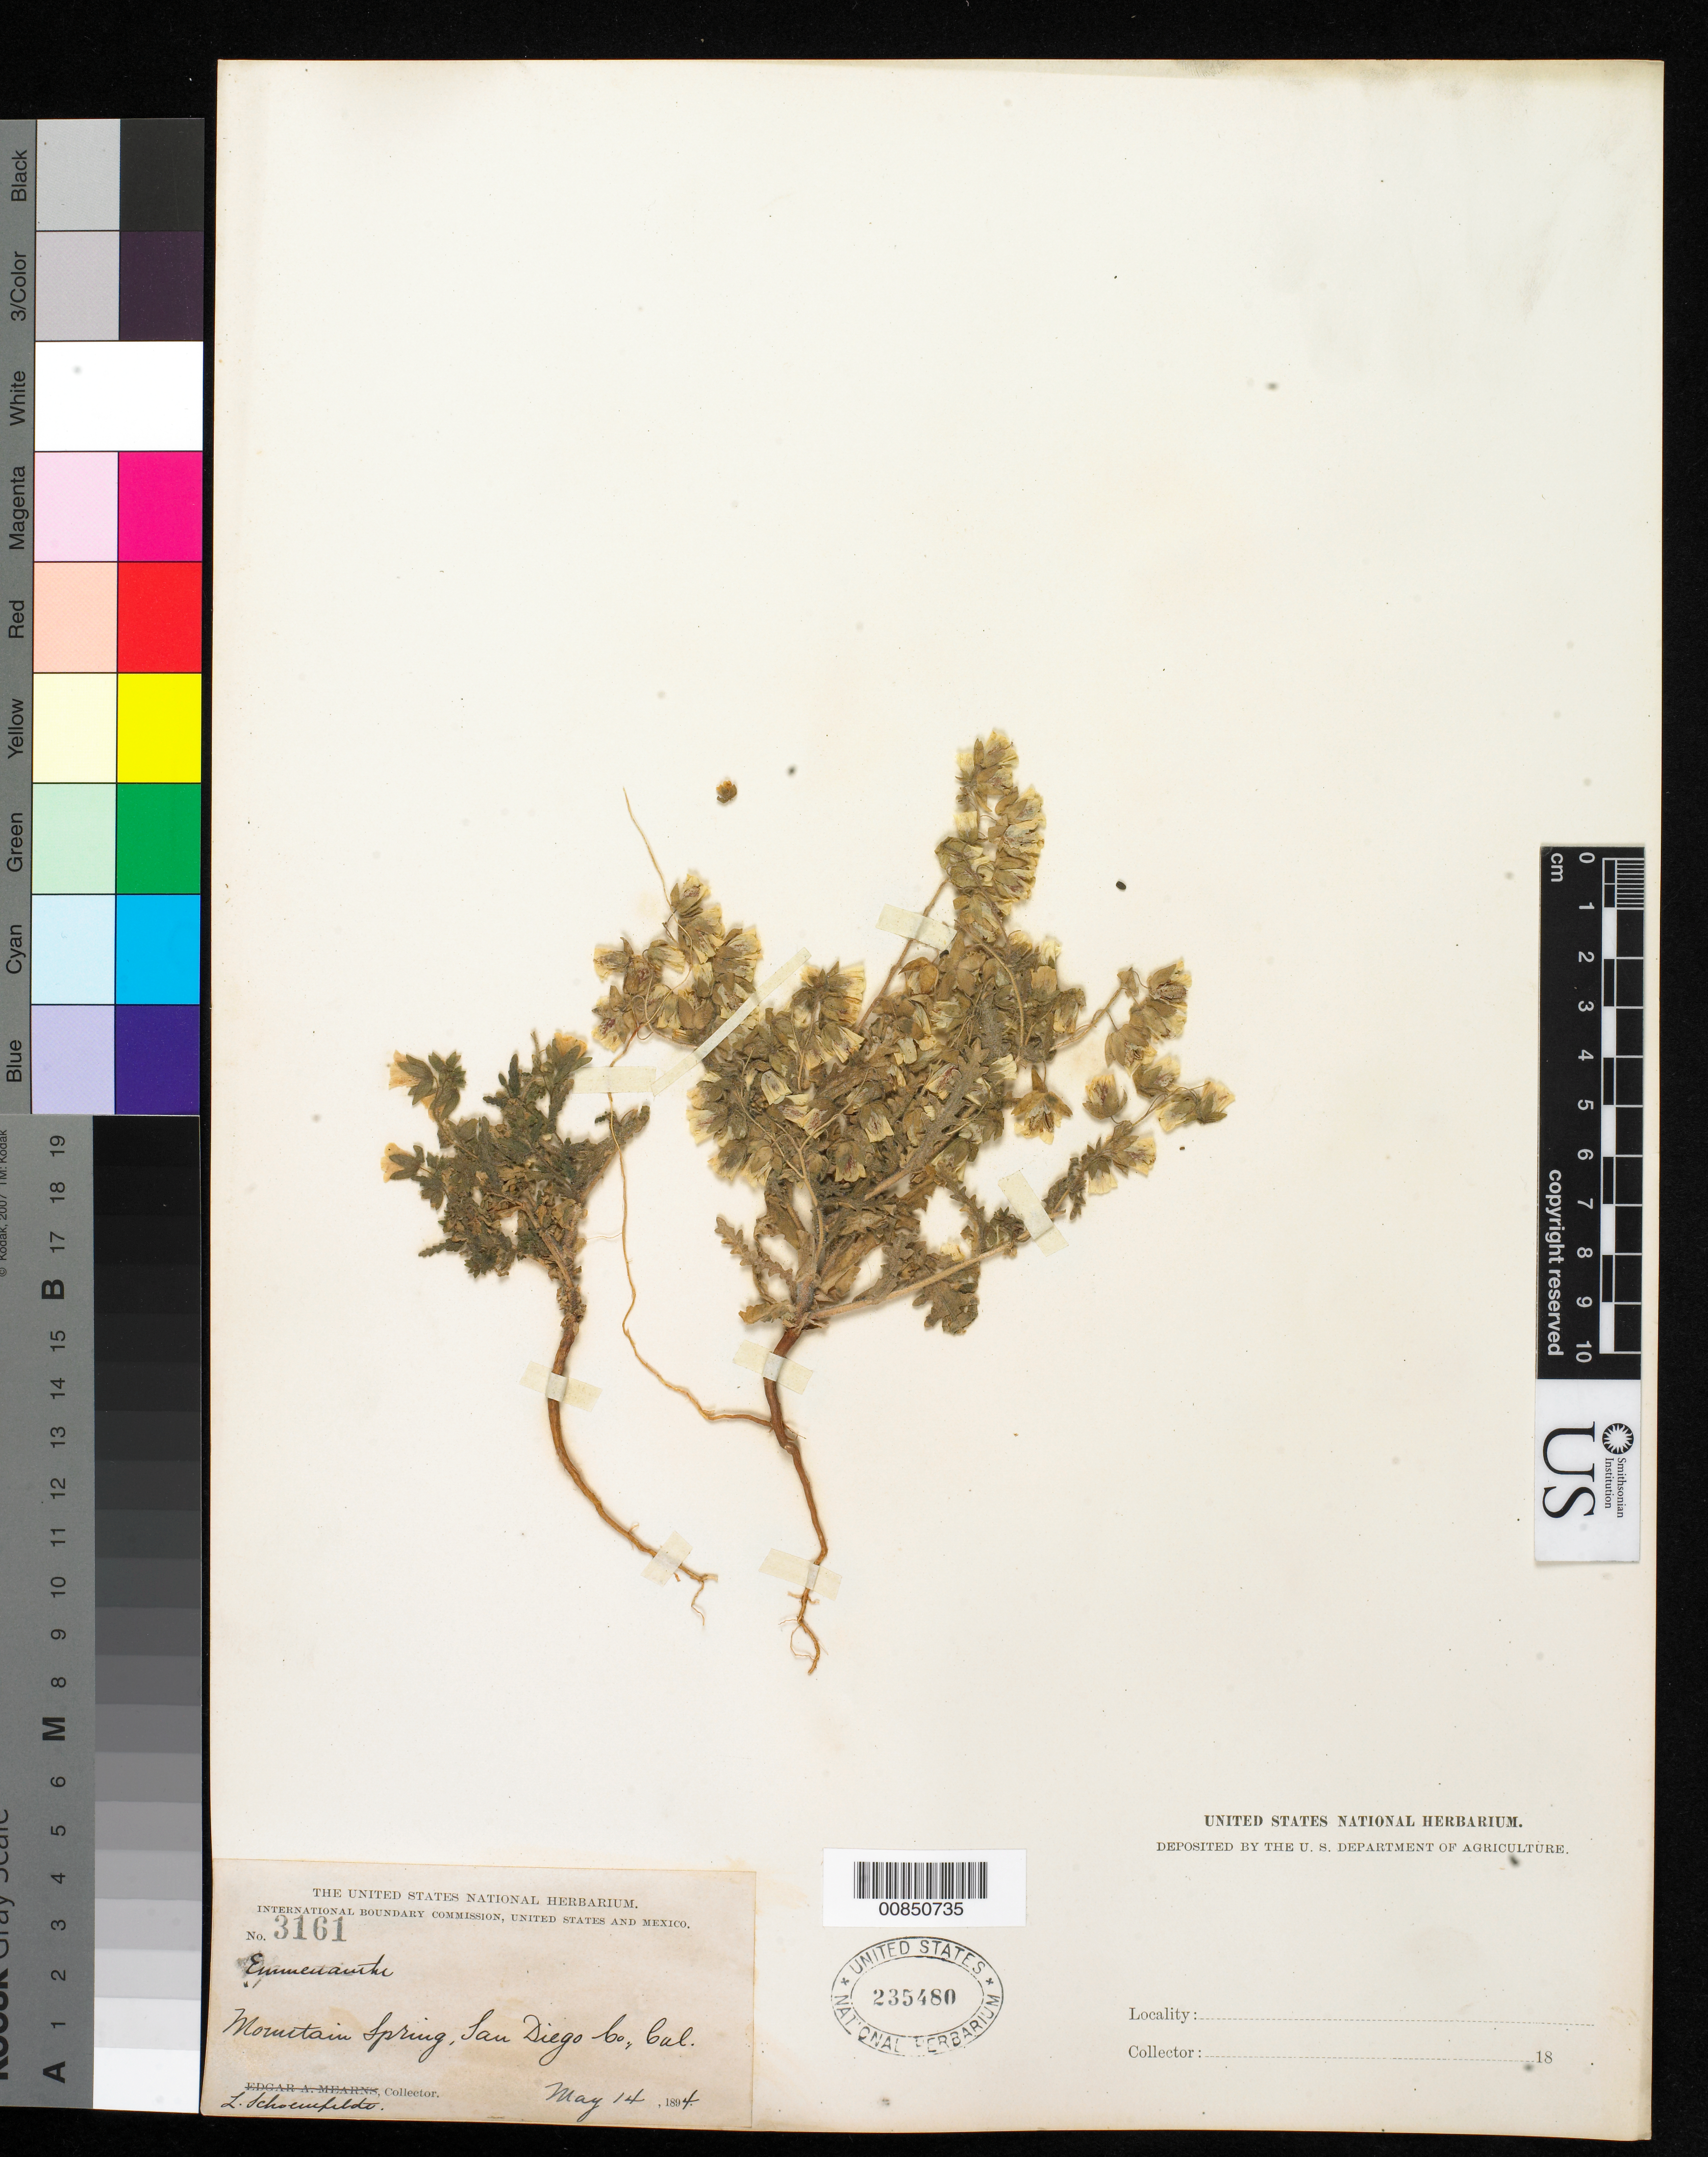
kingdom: Plantae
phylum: Tracheophyta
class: Magnoliopsida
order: Boraginales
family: Hydrophyllaceae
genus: Emmenanthe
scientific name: Emmenanthe penduliflora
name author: Benth.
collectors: L. Schoenfeldt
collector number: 3161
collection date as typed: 14 May 1894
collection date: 1894-05-14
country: United States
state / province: California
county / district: San Diego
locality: Mountain Spring, San Diego County, California.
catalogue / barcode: US 235480